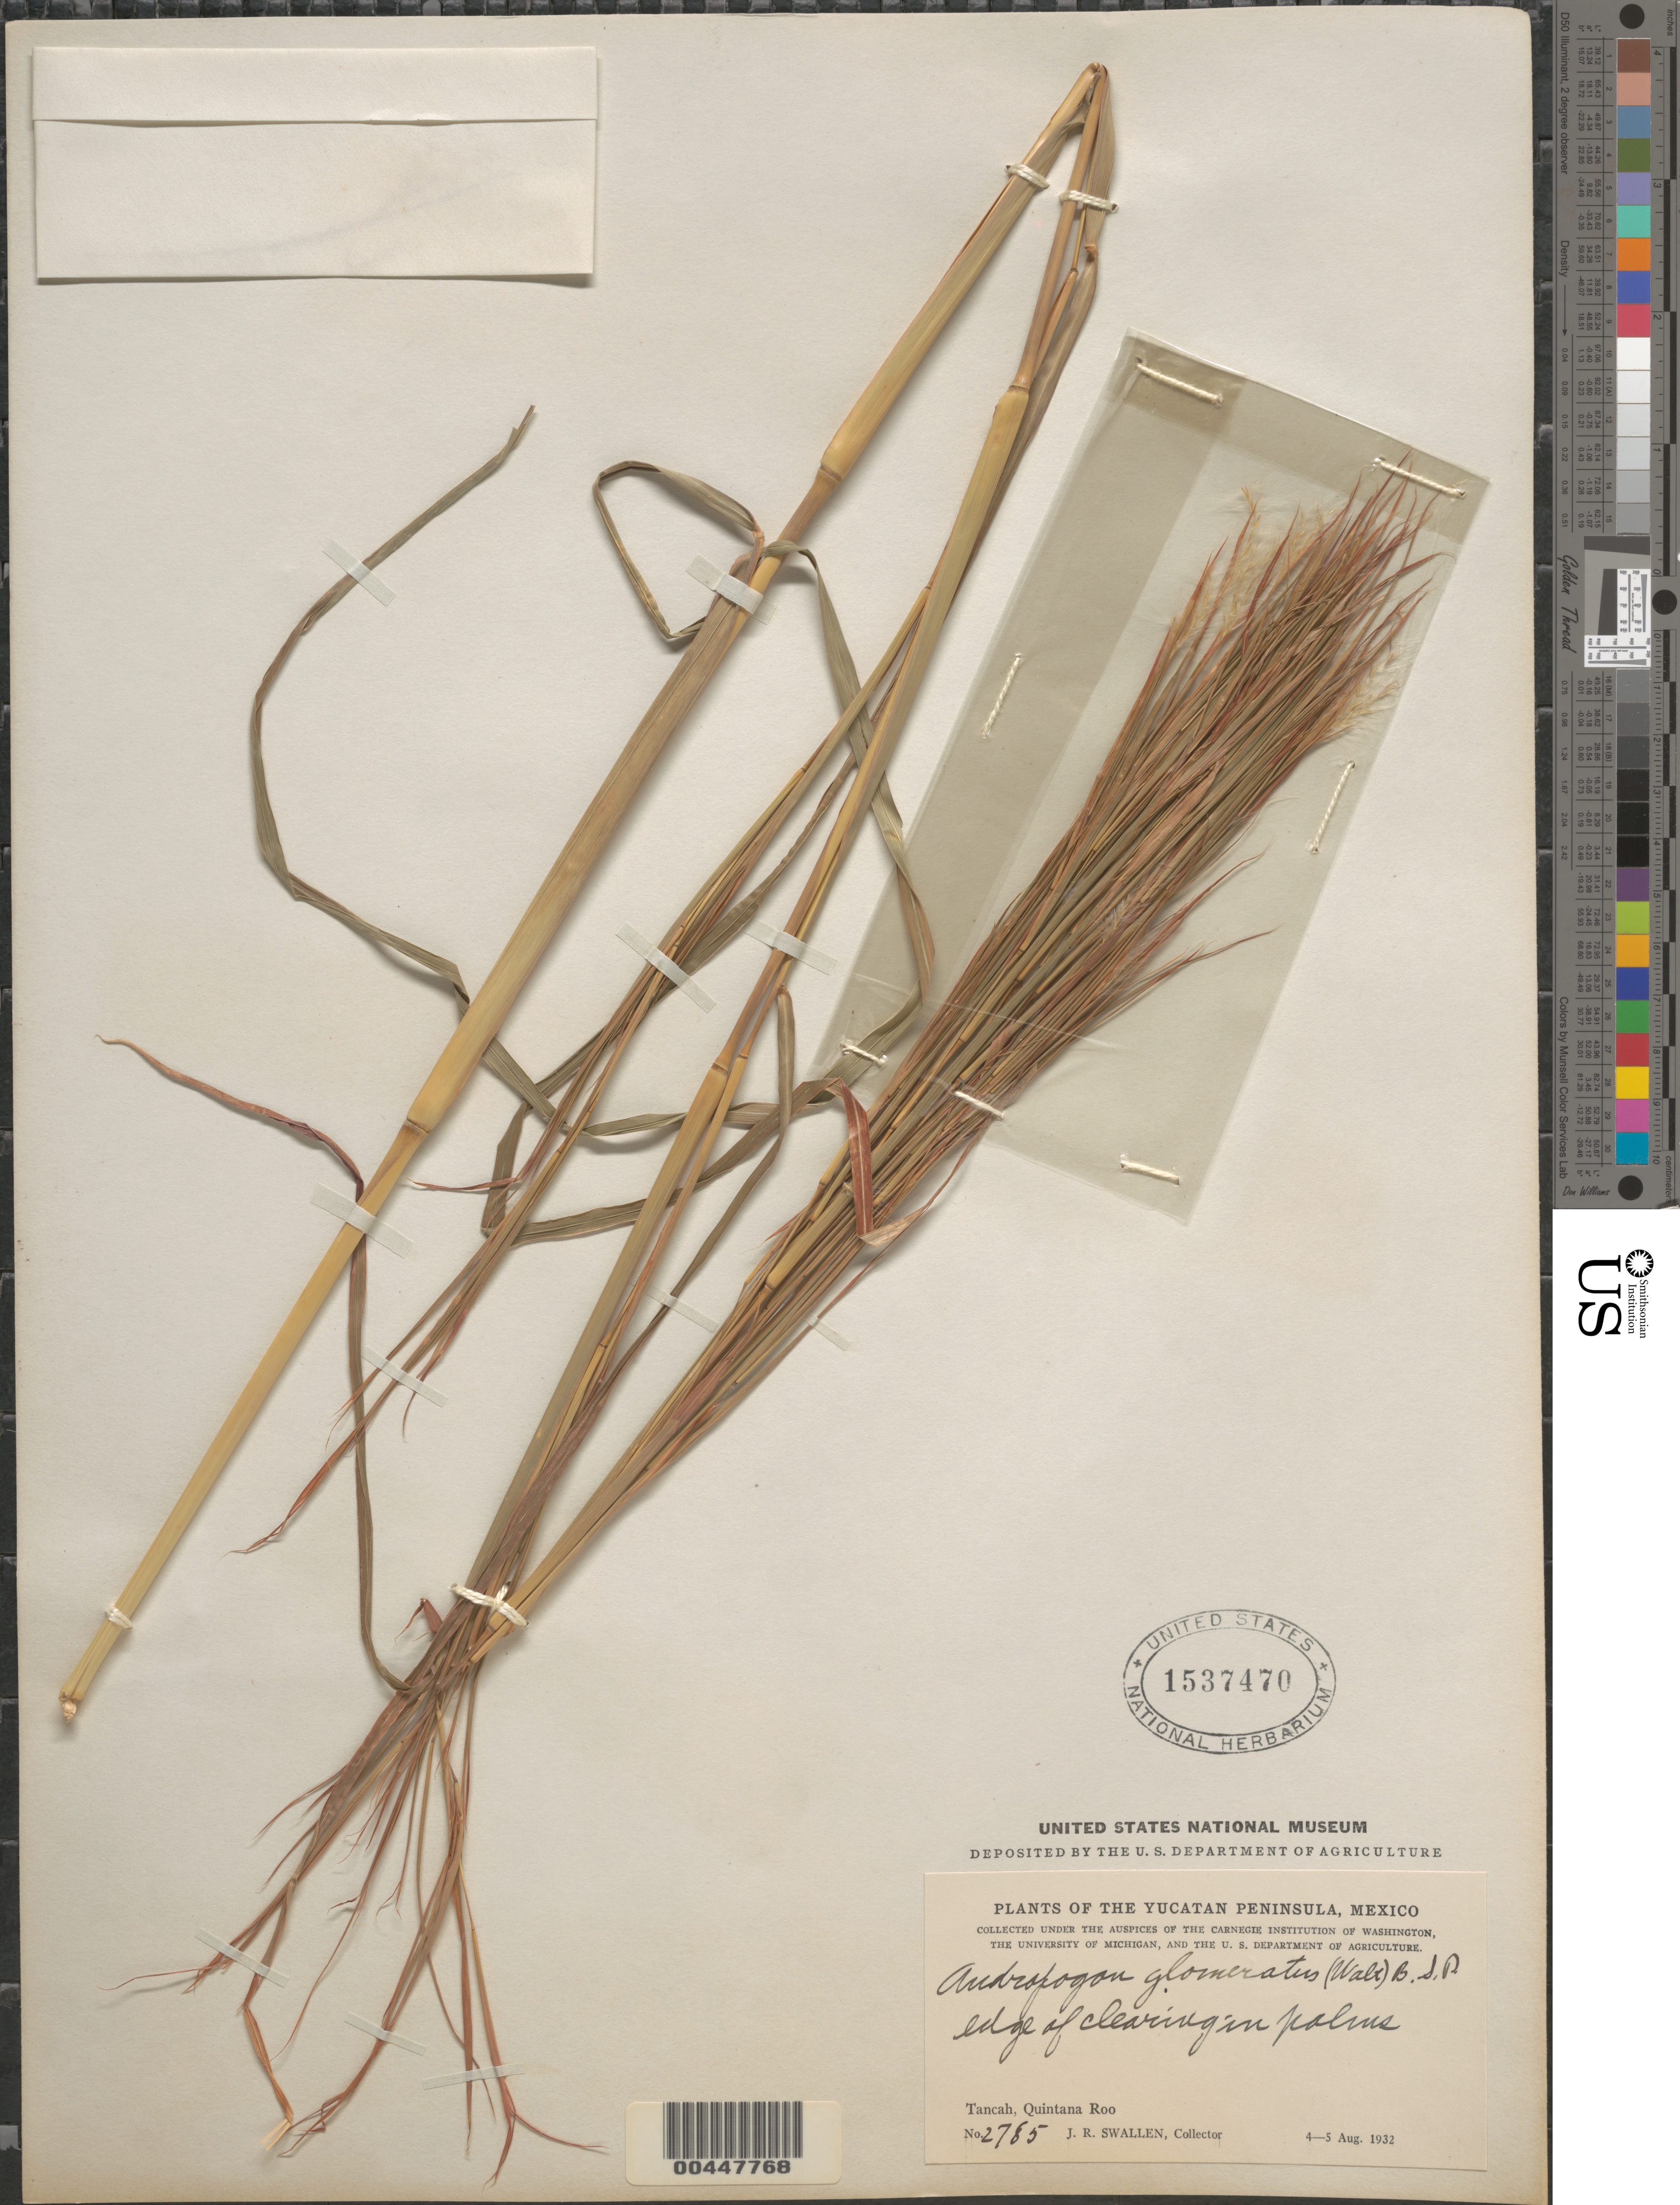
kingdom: Plantae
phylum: Tracheophyta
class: Liliopsida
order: Poales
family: Poaceae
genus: Andropogon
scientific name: Andropogon glomeratus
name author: (Walter) Britton, Stearns & Poggenb.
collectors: J. R. Swallen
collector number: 2785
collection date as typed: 4 Aug 1932 to 5 Aug 1932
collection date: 1932-08-04/1932-08-05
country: Mexico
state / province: Quintana Roo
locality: Yucatan Peninsula, Tancah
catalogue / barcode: US 1537470